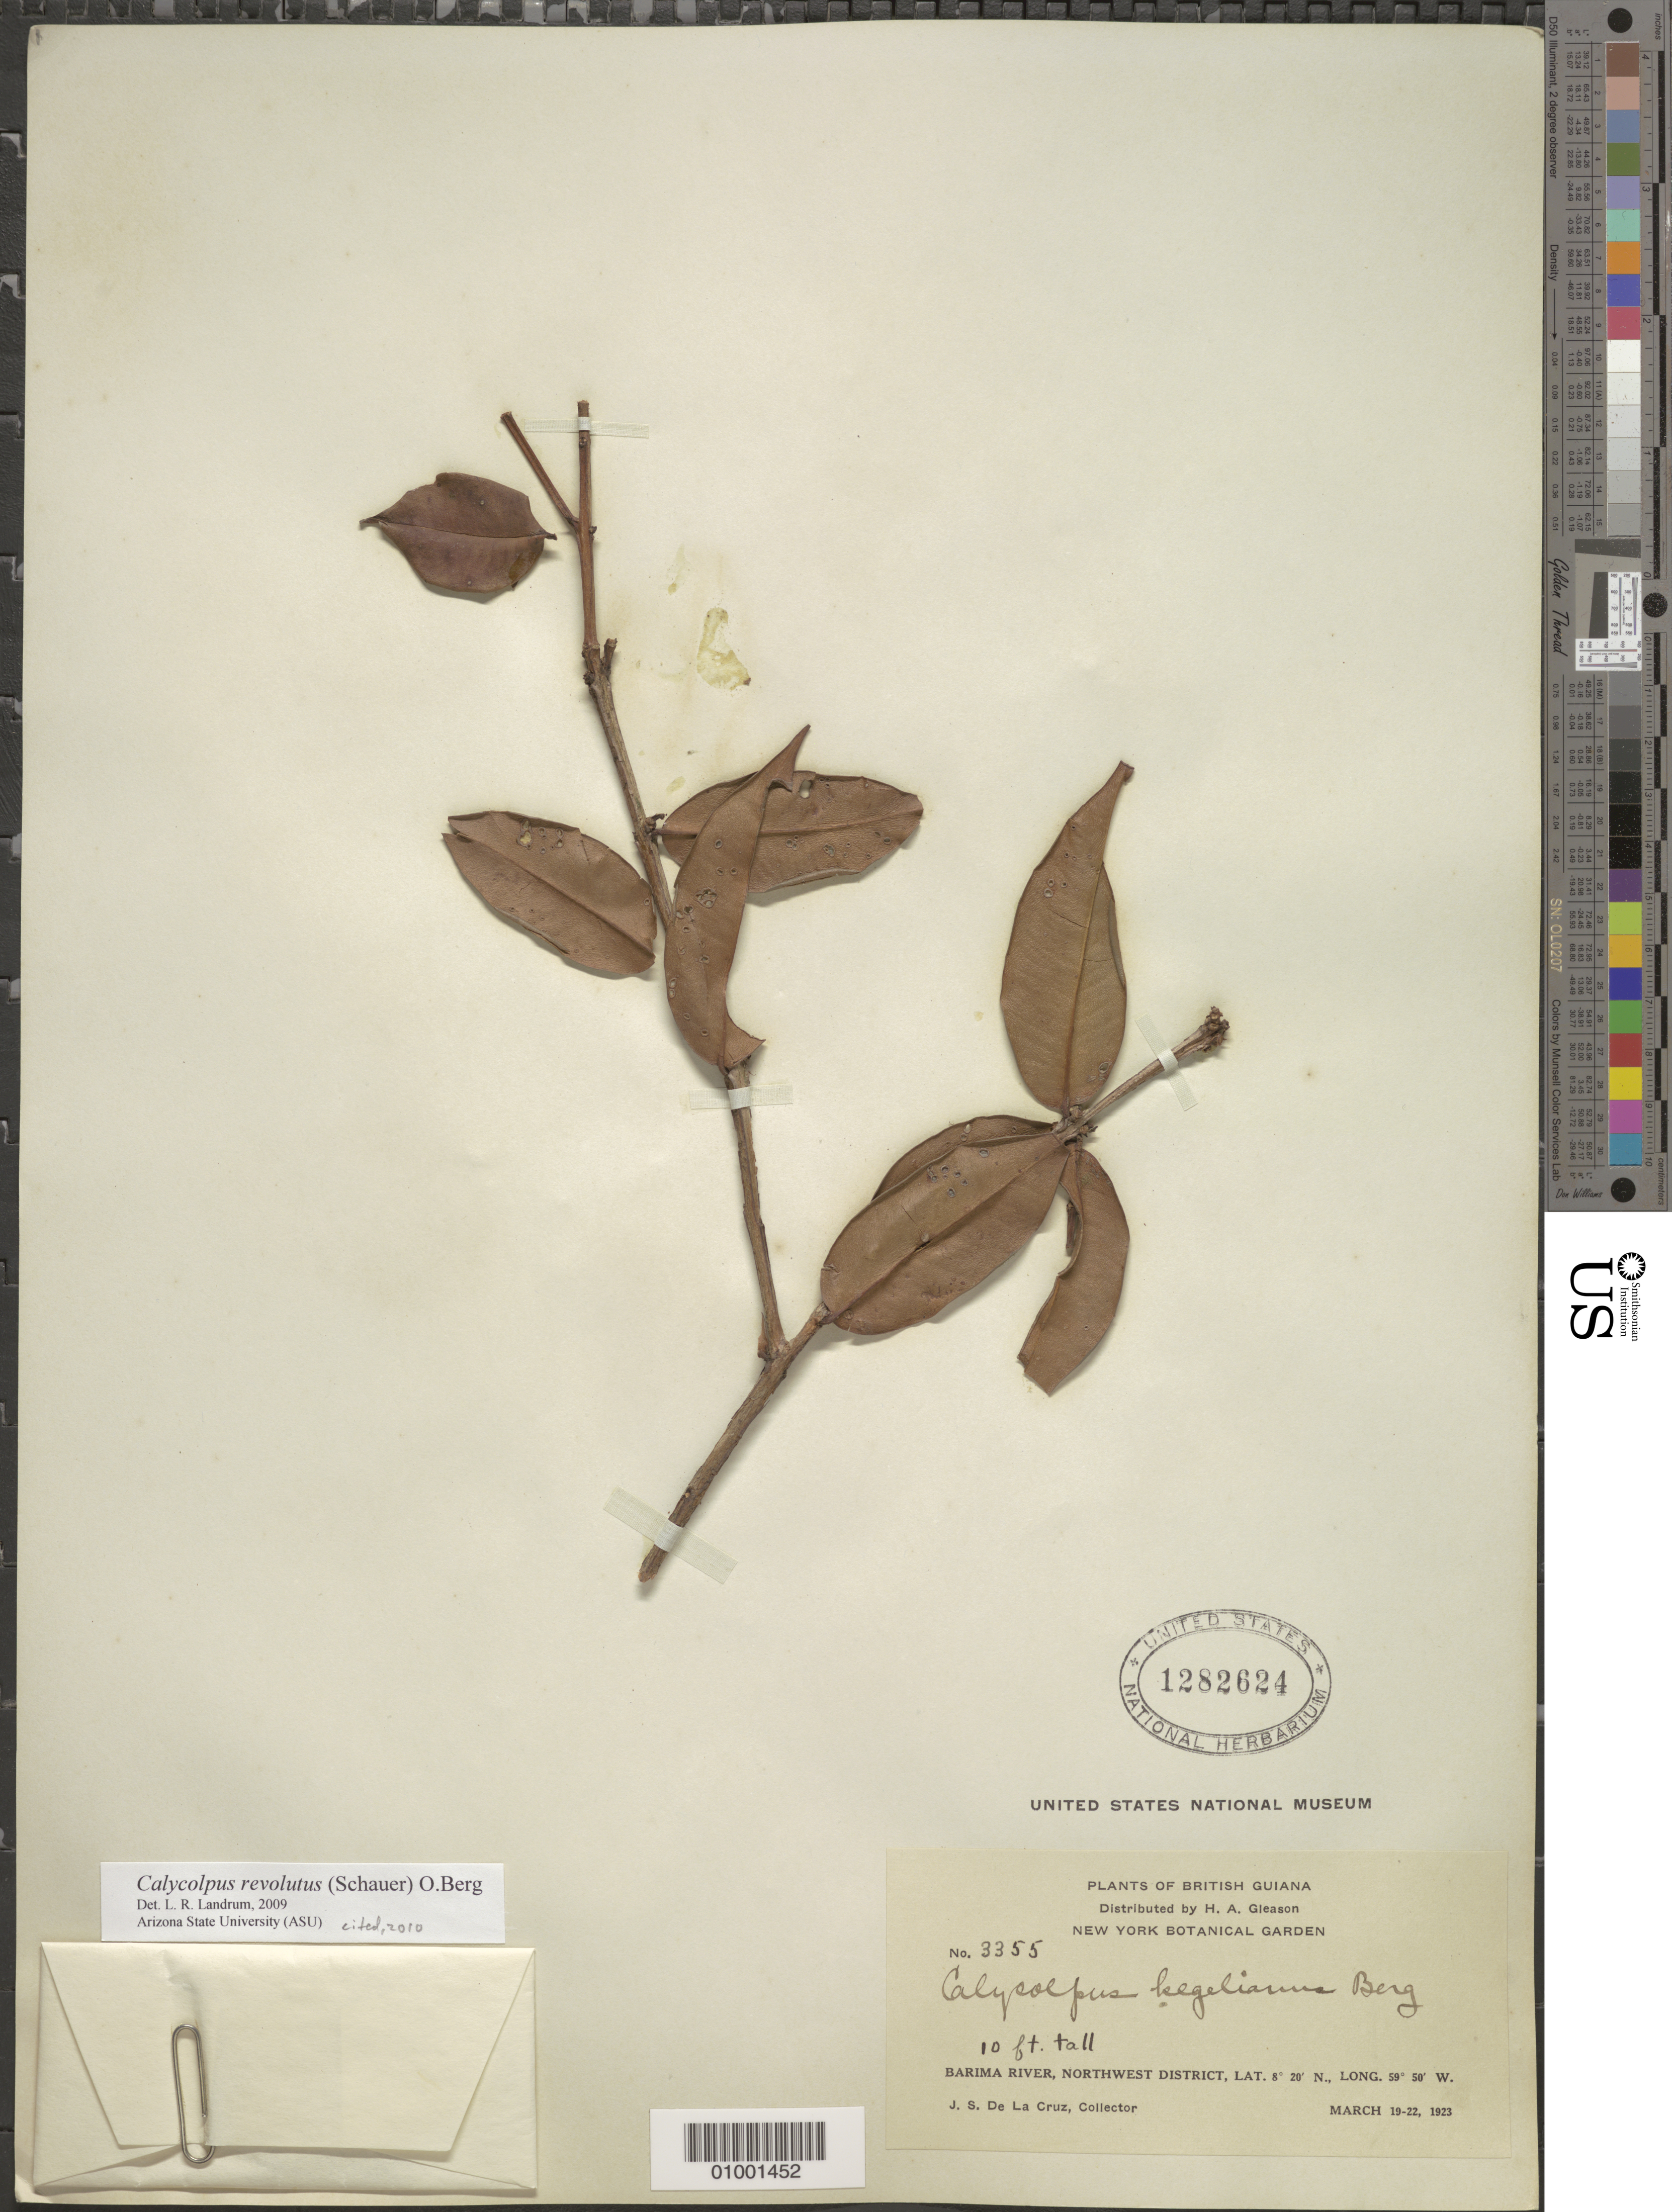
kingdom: Plantae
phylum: Tracheophyta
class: Magnoliopsida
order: Myrtales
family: Myrtaceae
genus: Calycolpus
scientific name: Calycolpus revolutus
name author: (Schauer) O. Berg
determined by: Landrum, L. R.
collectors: J. S. de la Cruz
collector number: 3355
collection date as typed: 19-Mar-23 to 22-Mar-23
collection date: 1923-03-19/1923-03-22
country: Guyana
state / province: Barima-Waini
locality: Barima R., NW District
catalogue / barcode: US 1282624